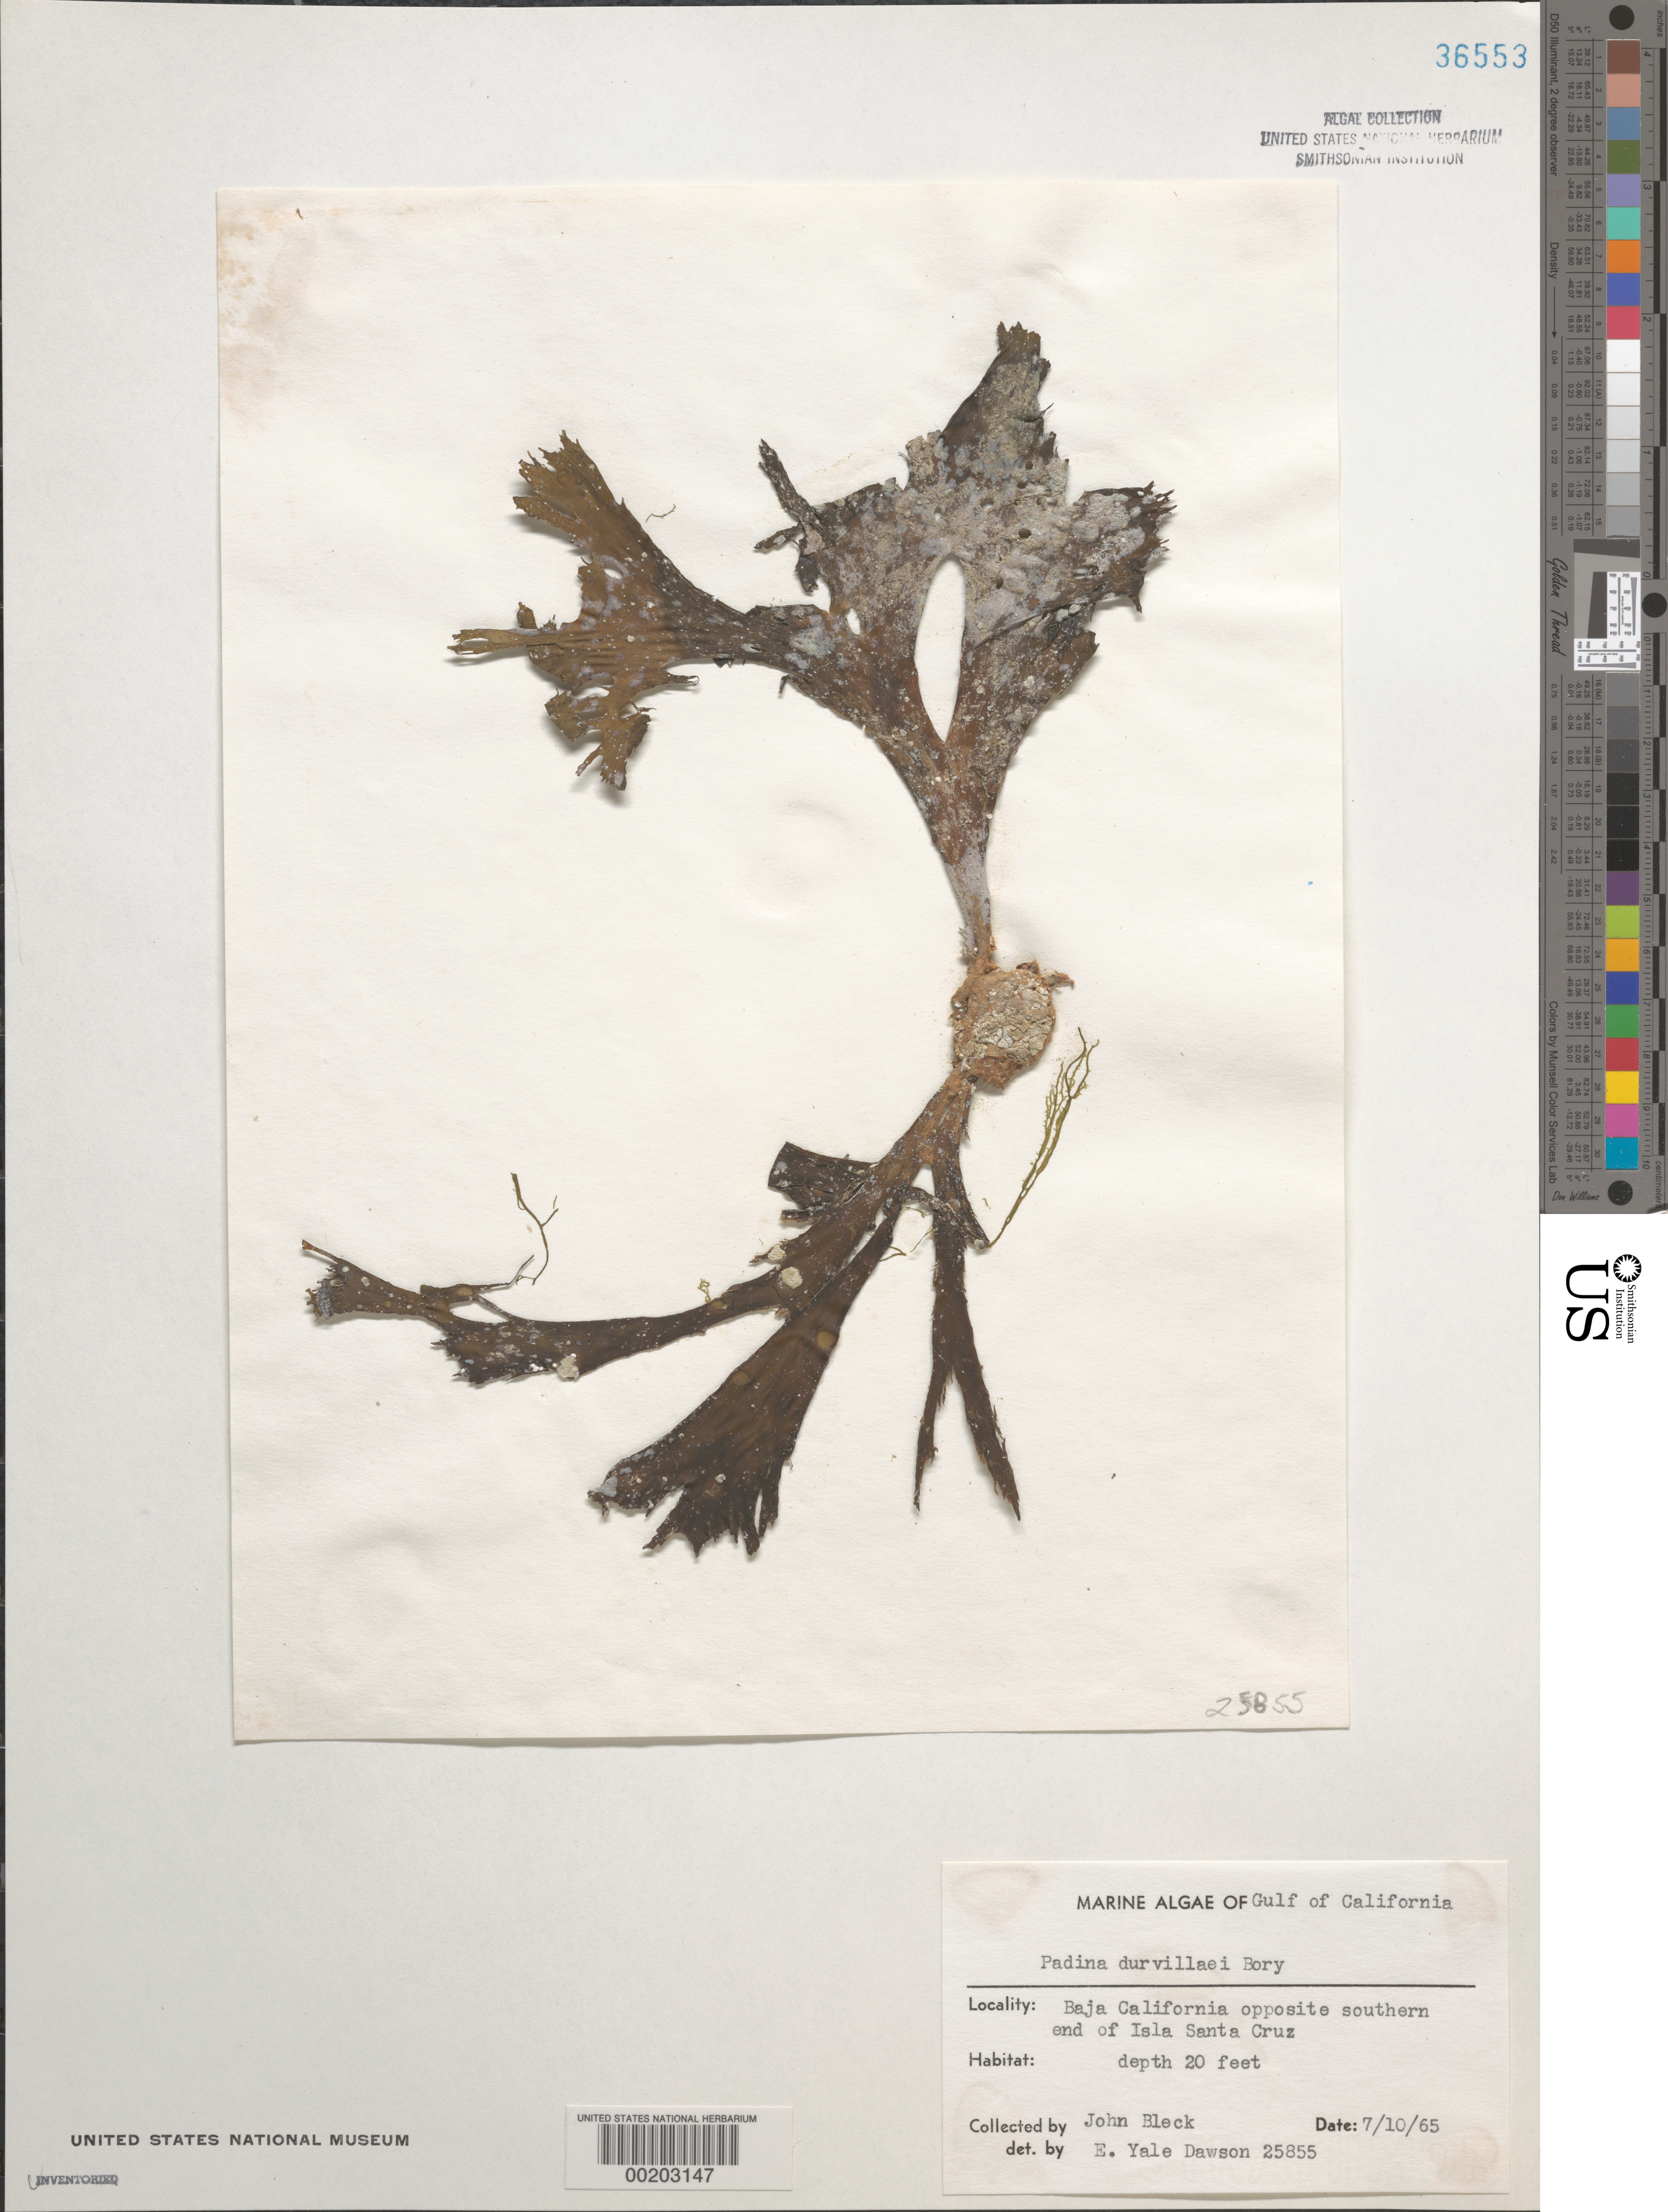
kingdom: Chromista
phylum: Ochrophyta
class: Phaeophyceae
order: Dictyotales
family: Dictyotaceae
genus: Padina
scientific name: Padina durvillaei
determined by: Dawson, E. Y.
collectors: J. Bleck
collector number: EYD 25855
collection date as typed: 10 Jul 1965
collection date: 1965-07-10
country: Mexico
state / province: Baja California Sur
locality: Mainland opposite south Isla Santa Cruz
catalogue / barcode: US 36553